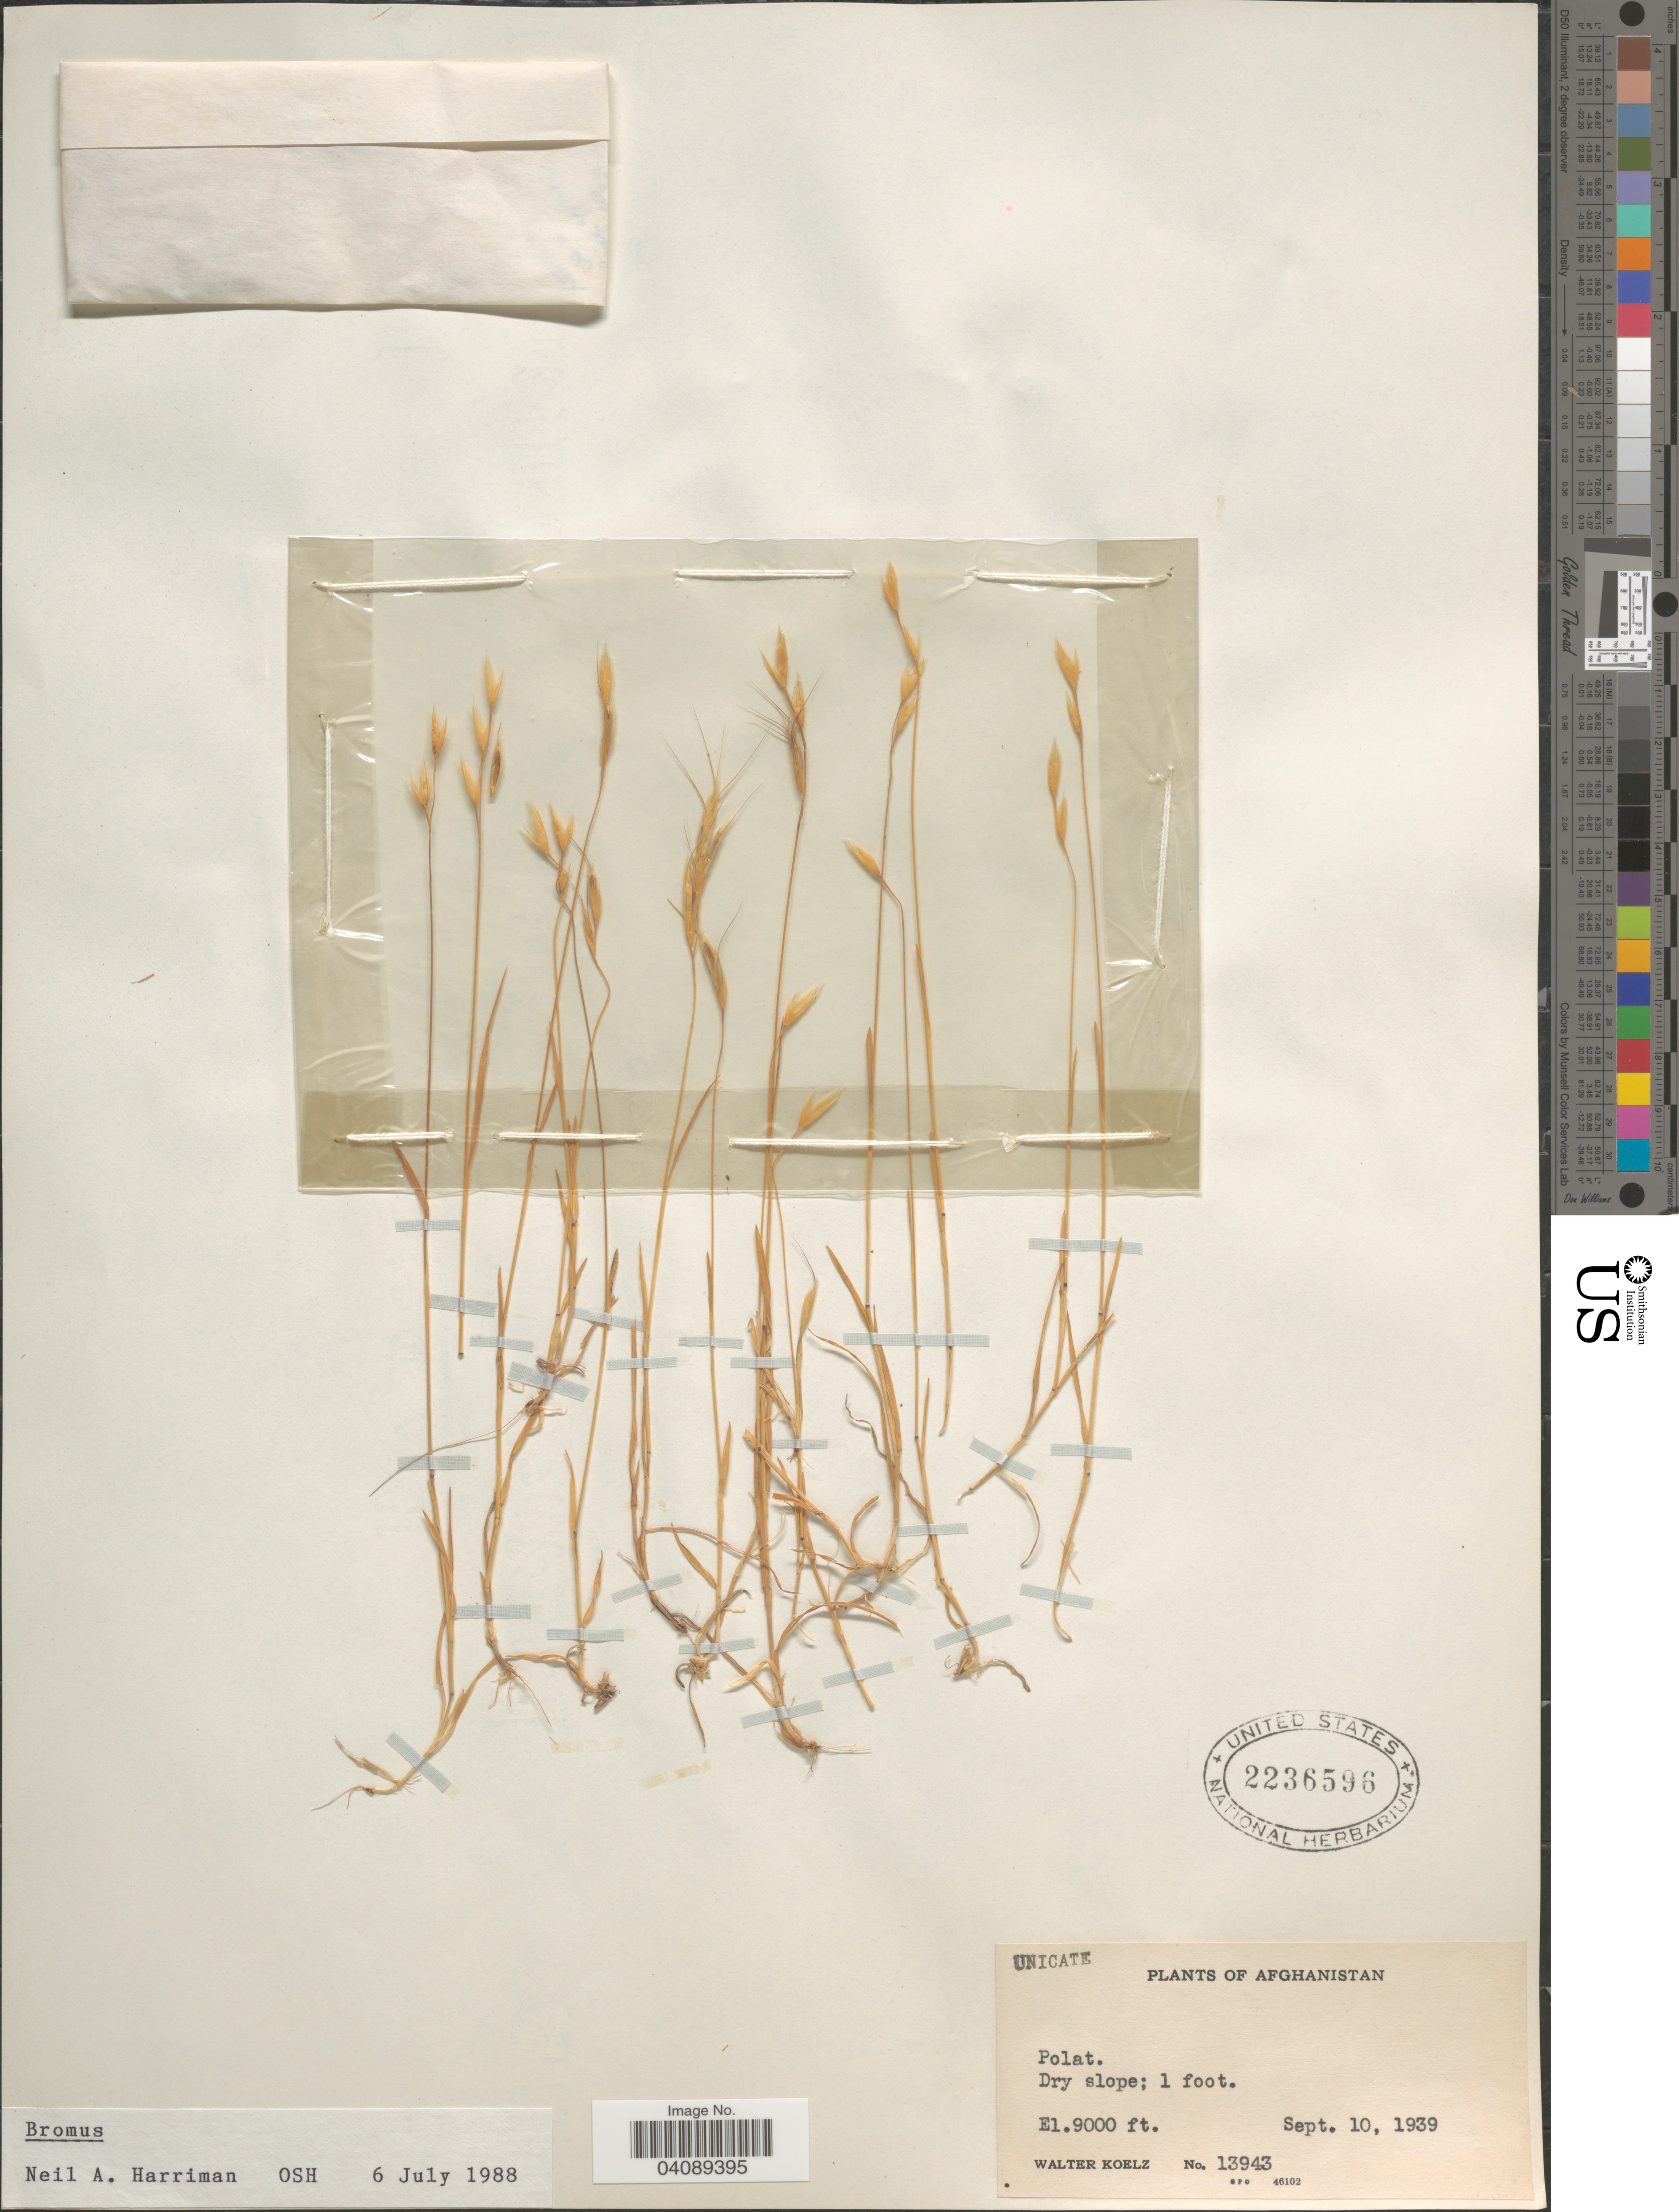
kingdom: Plantae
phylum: Tracheophyta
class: Liliopsida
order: Poales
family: Poaceae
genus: Bromus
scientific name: Bromus sp.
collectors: W. N. Koelz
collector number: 13943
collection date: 1939-09-10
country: Afghanistan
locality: Polat. Dry slope.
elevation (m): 2743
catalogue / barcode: US 2236596